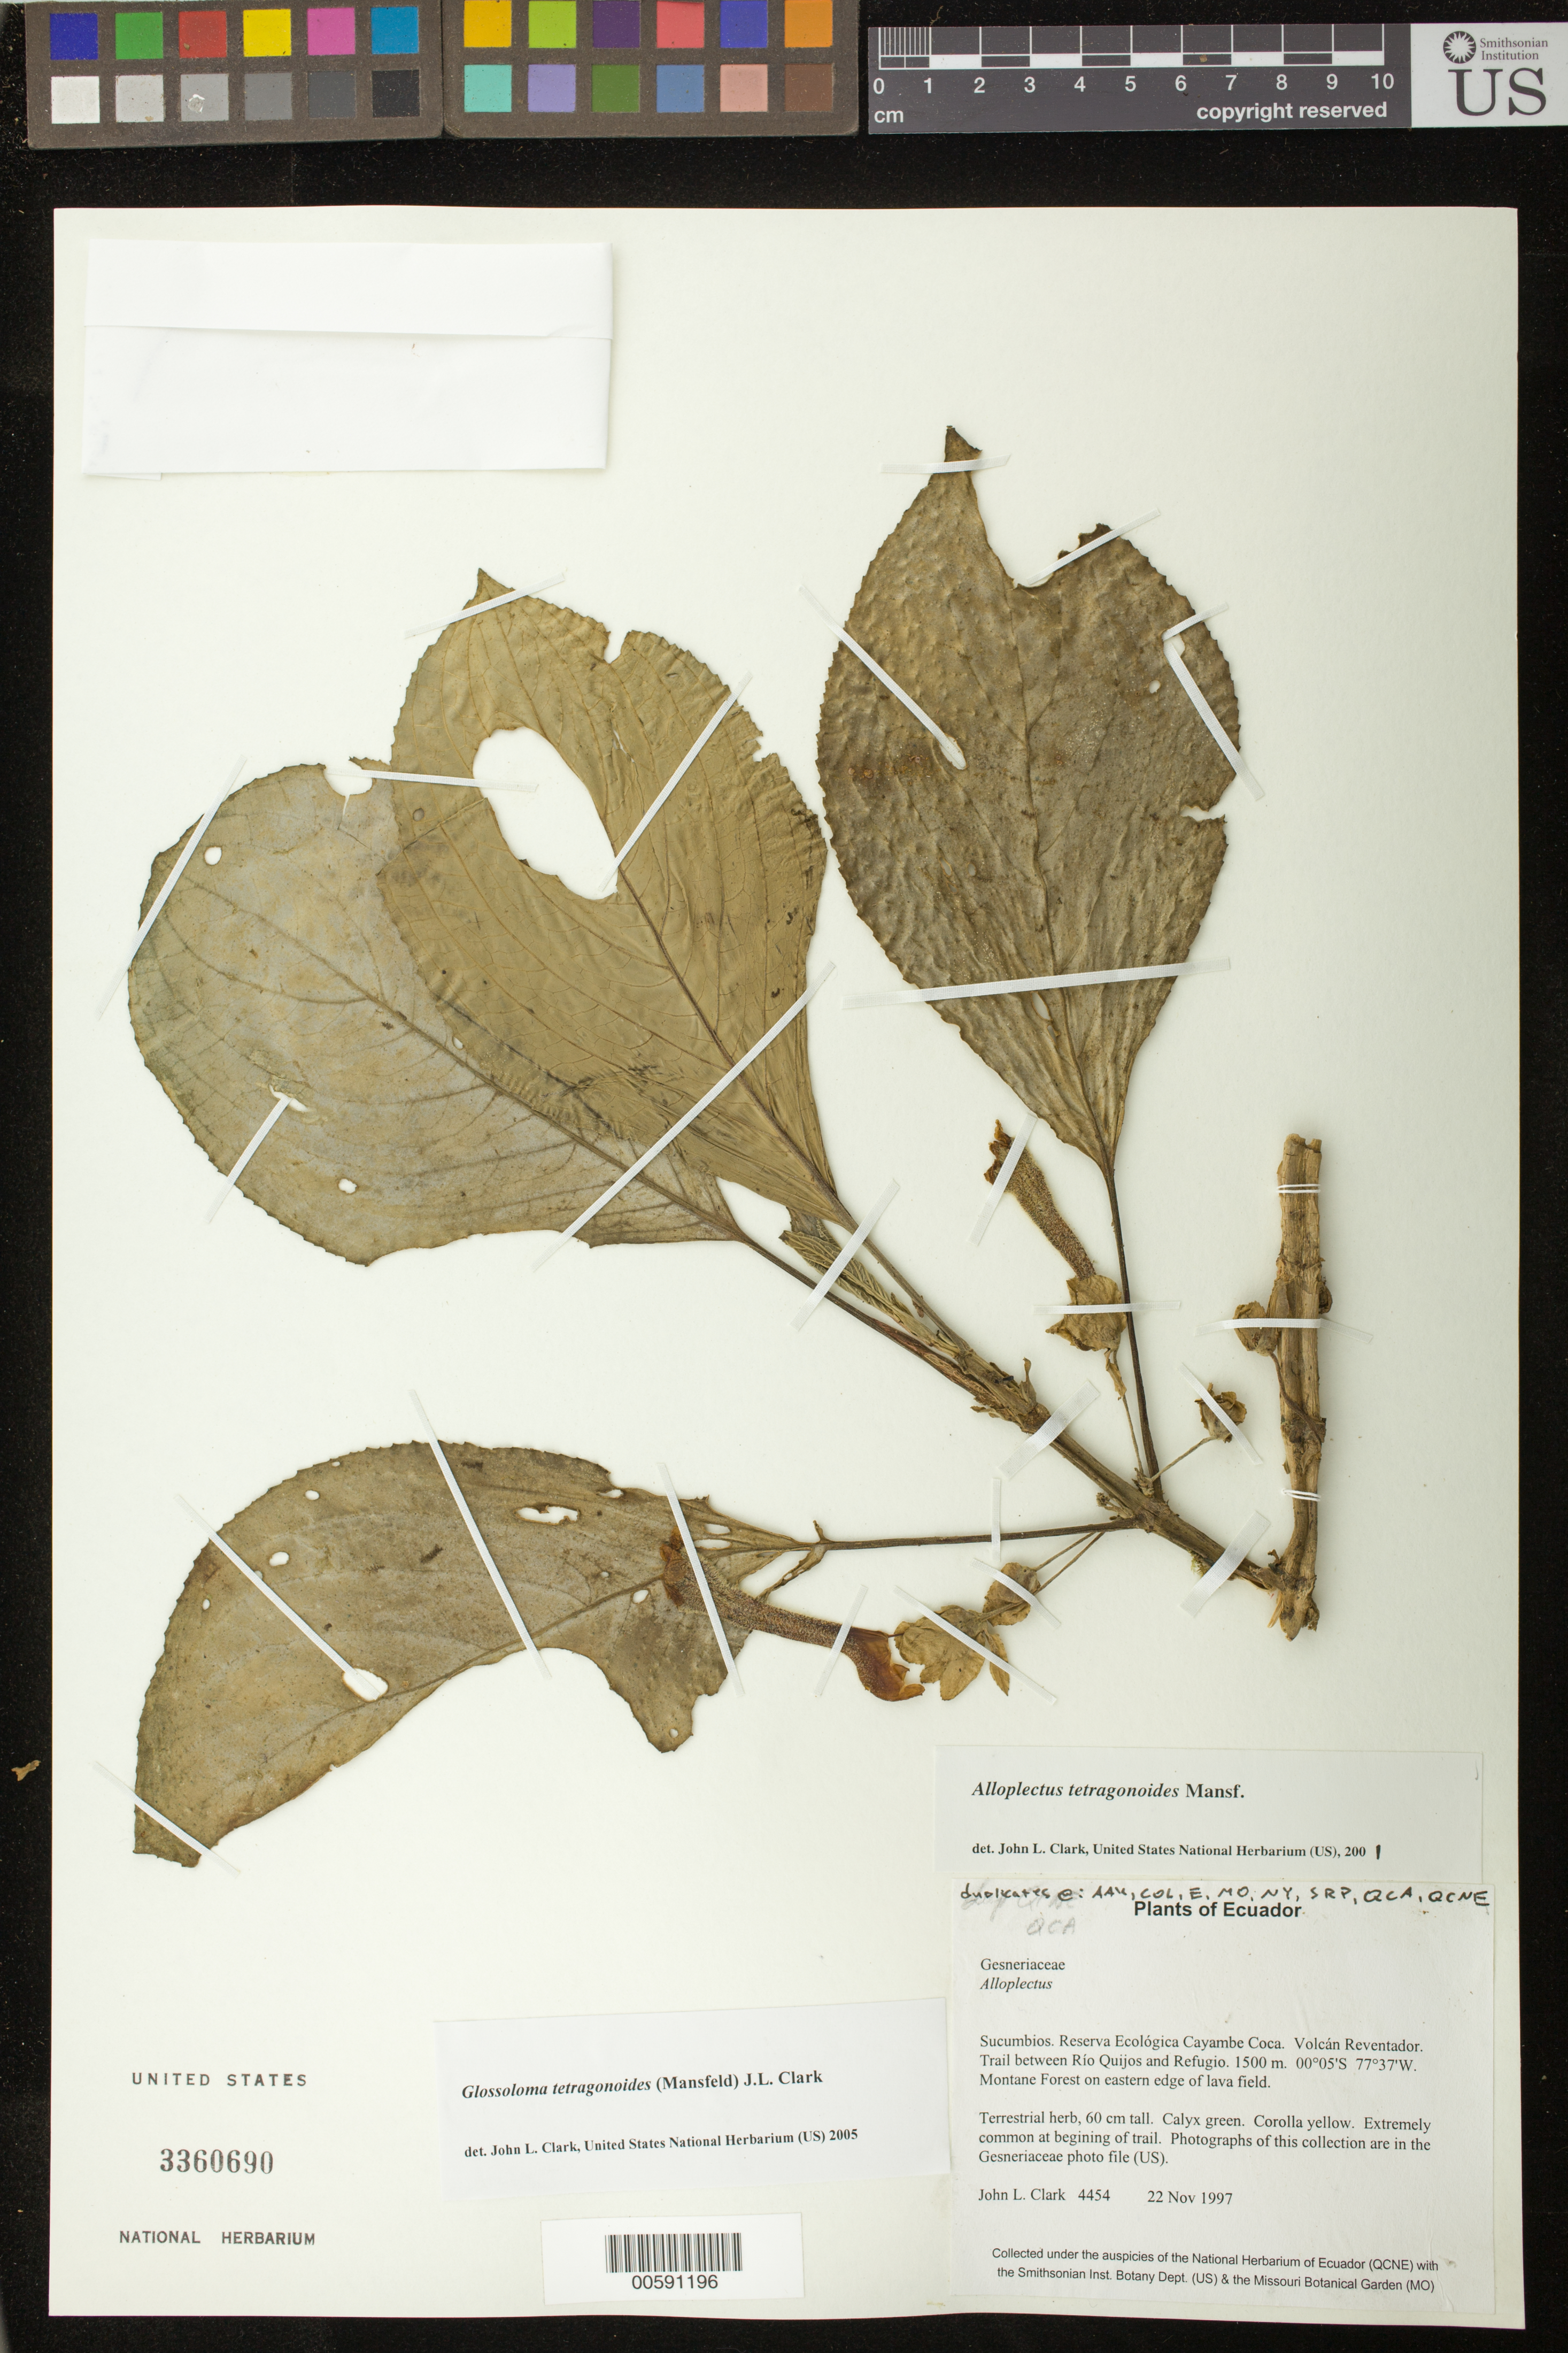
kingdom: Plantae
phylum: Tracheophyta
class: Magnoliopsida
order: Lamiales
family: Gesneriaceae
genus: Glossoloma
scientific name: Glossoloma tetragonoides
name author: (Mansf.) J.L. Clark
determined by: Clark, J. L., (SEL), The Marie Selby Botanical Garden (UNITED STATES)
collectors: J. L. Clark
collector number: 4454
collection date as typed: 22 Nov 1997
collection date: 1997-11-22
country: Ecuador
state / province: Sucumbíos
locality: Reserva Ecológica Cayambe Coca. Volcán Reventador. Trail between Río Quijos and Refugio.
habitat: Montane Forest on eastern edge of lava field.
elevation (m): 1500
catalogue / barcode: US 3360690